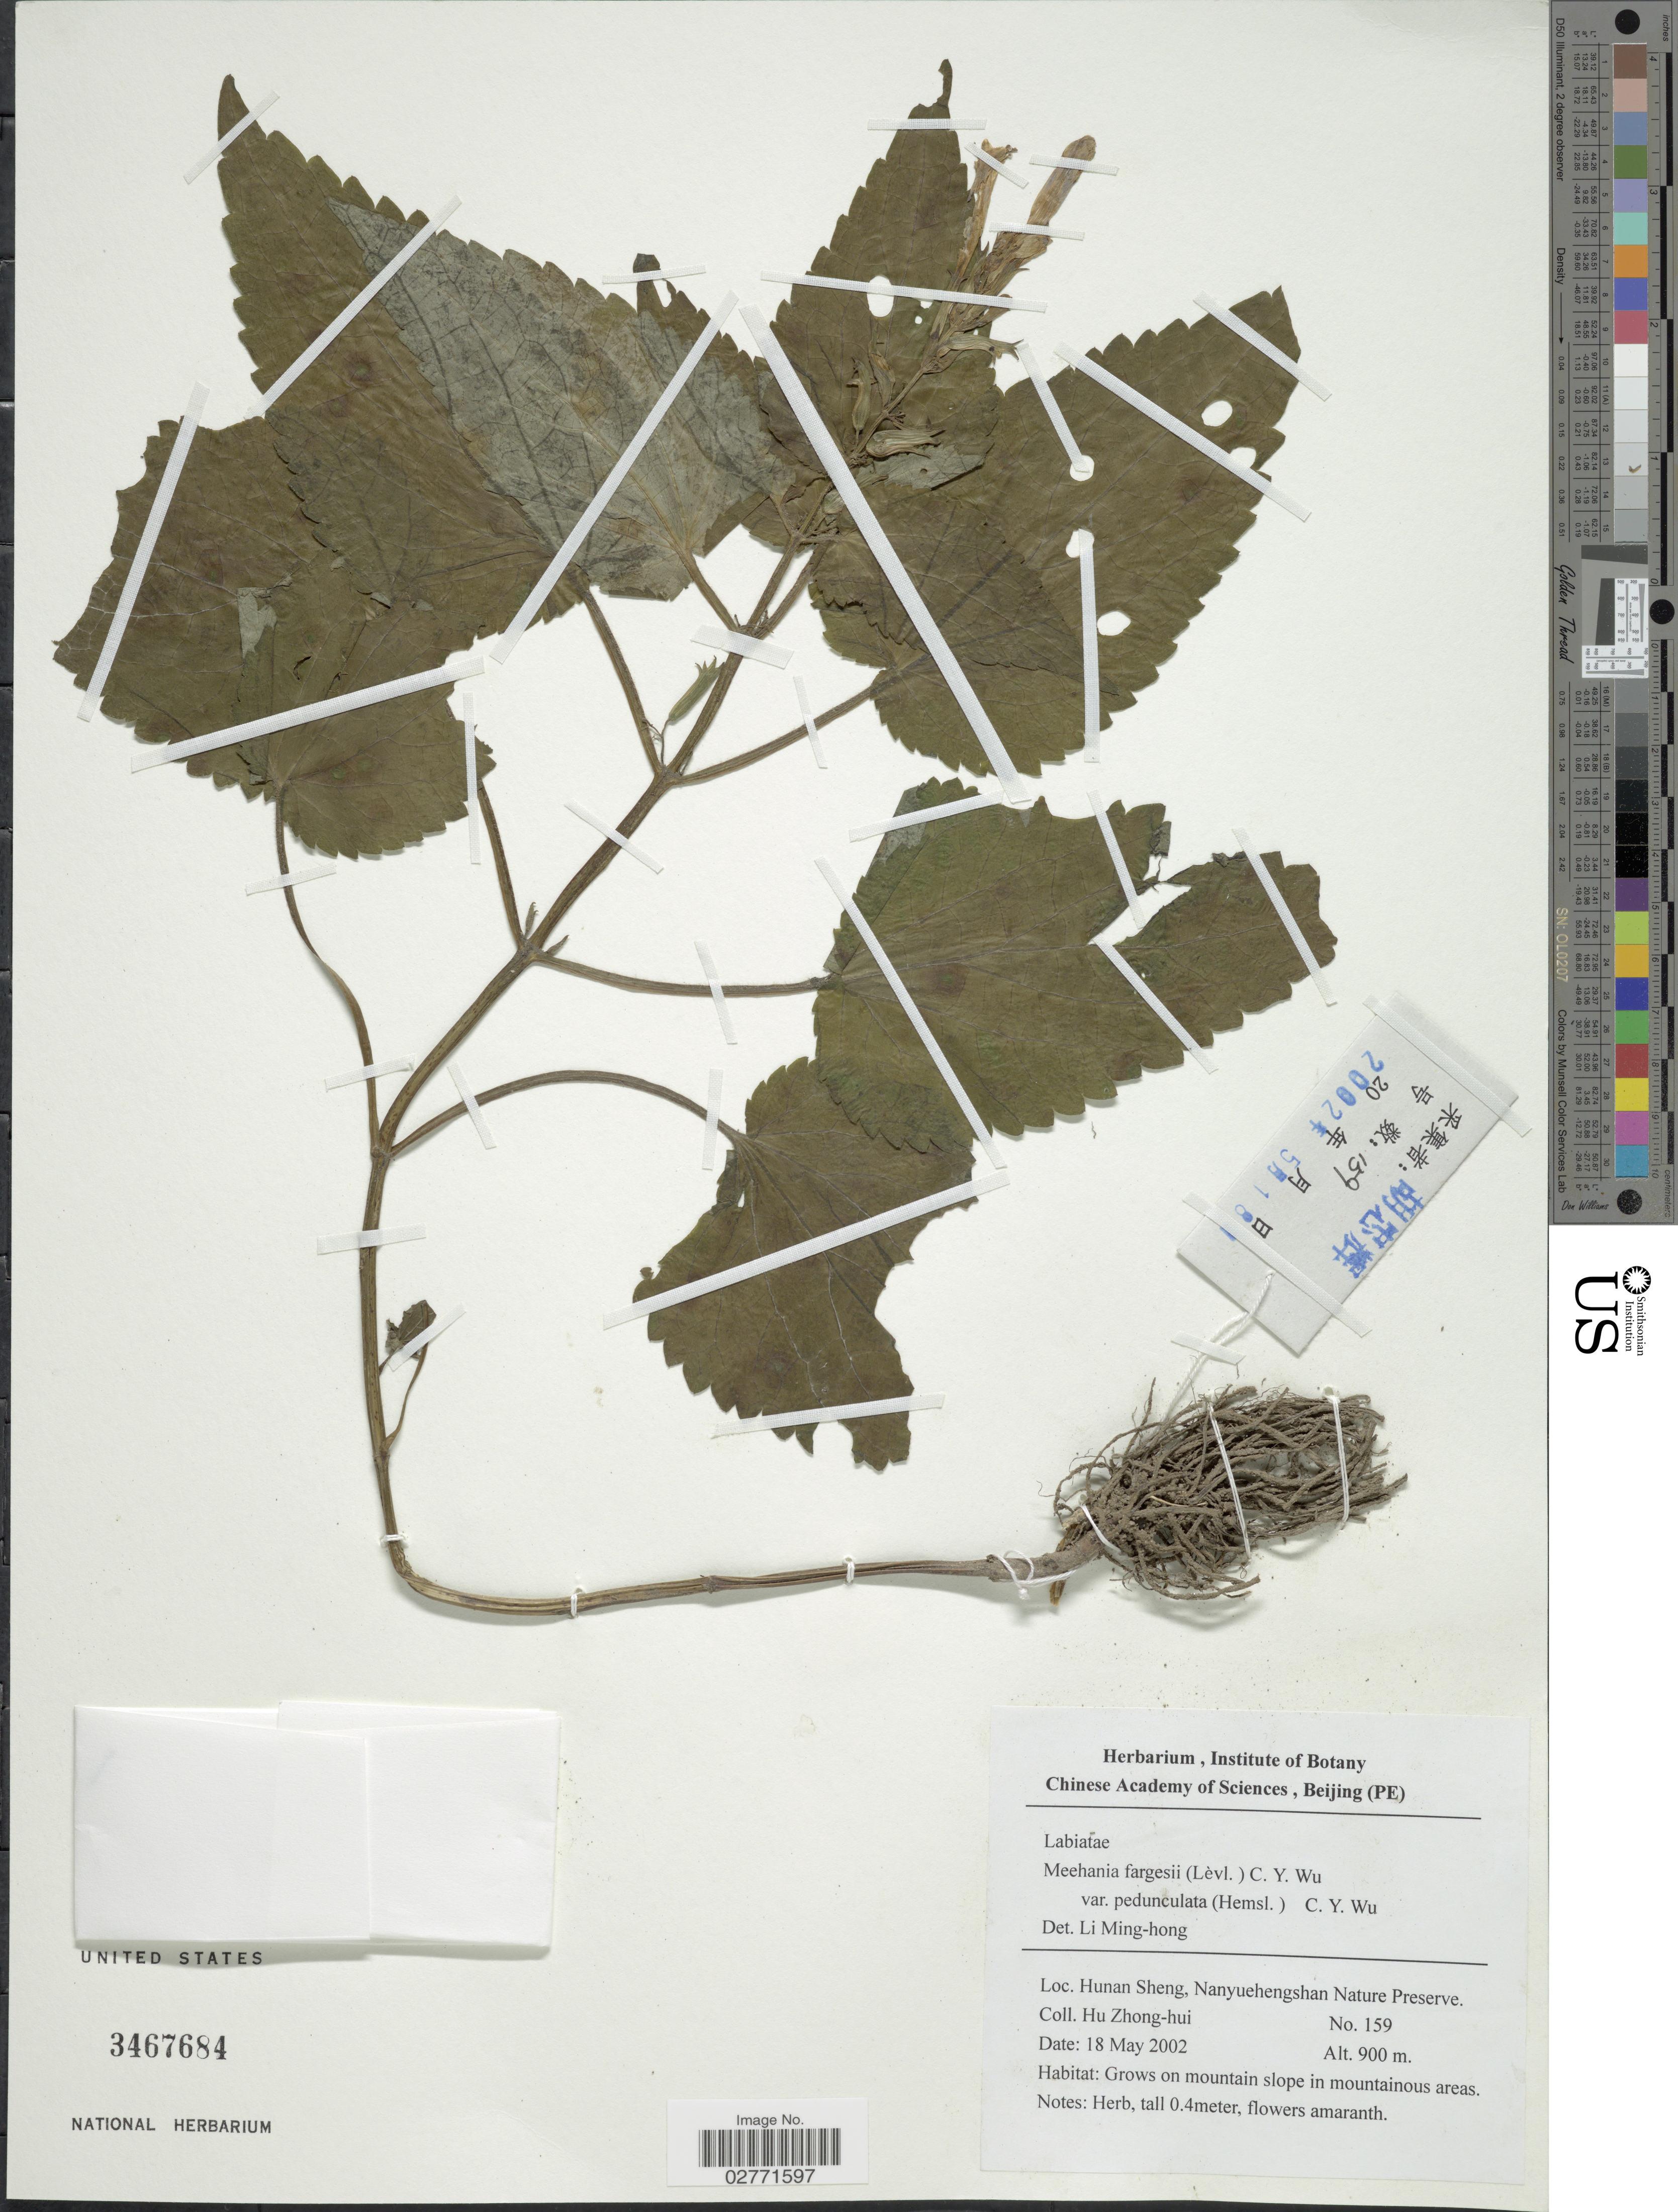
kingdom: Plantae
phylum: Tracheophyta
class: Magnoliopsida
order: Lamiales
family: Lamiaceae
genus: Meehania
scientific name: Meehania fargesii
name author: (H. Lév.) C.Y. Wu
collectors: Z. H. Hu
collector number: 159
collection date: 2002-05-18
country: China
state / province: Hunan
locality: Hunan Sheng, Nanyuehengshan Nature Preserve.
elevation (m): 900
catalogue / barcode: US 3467684